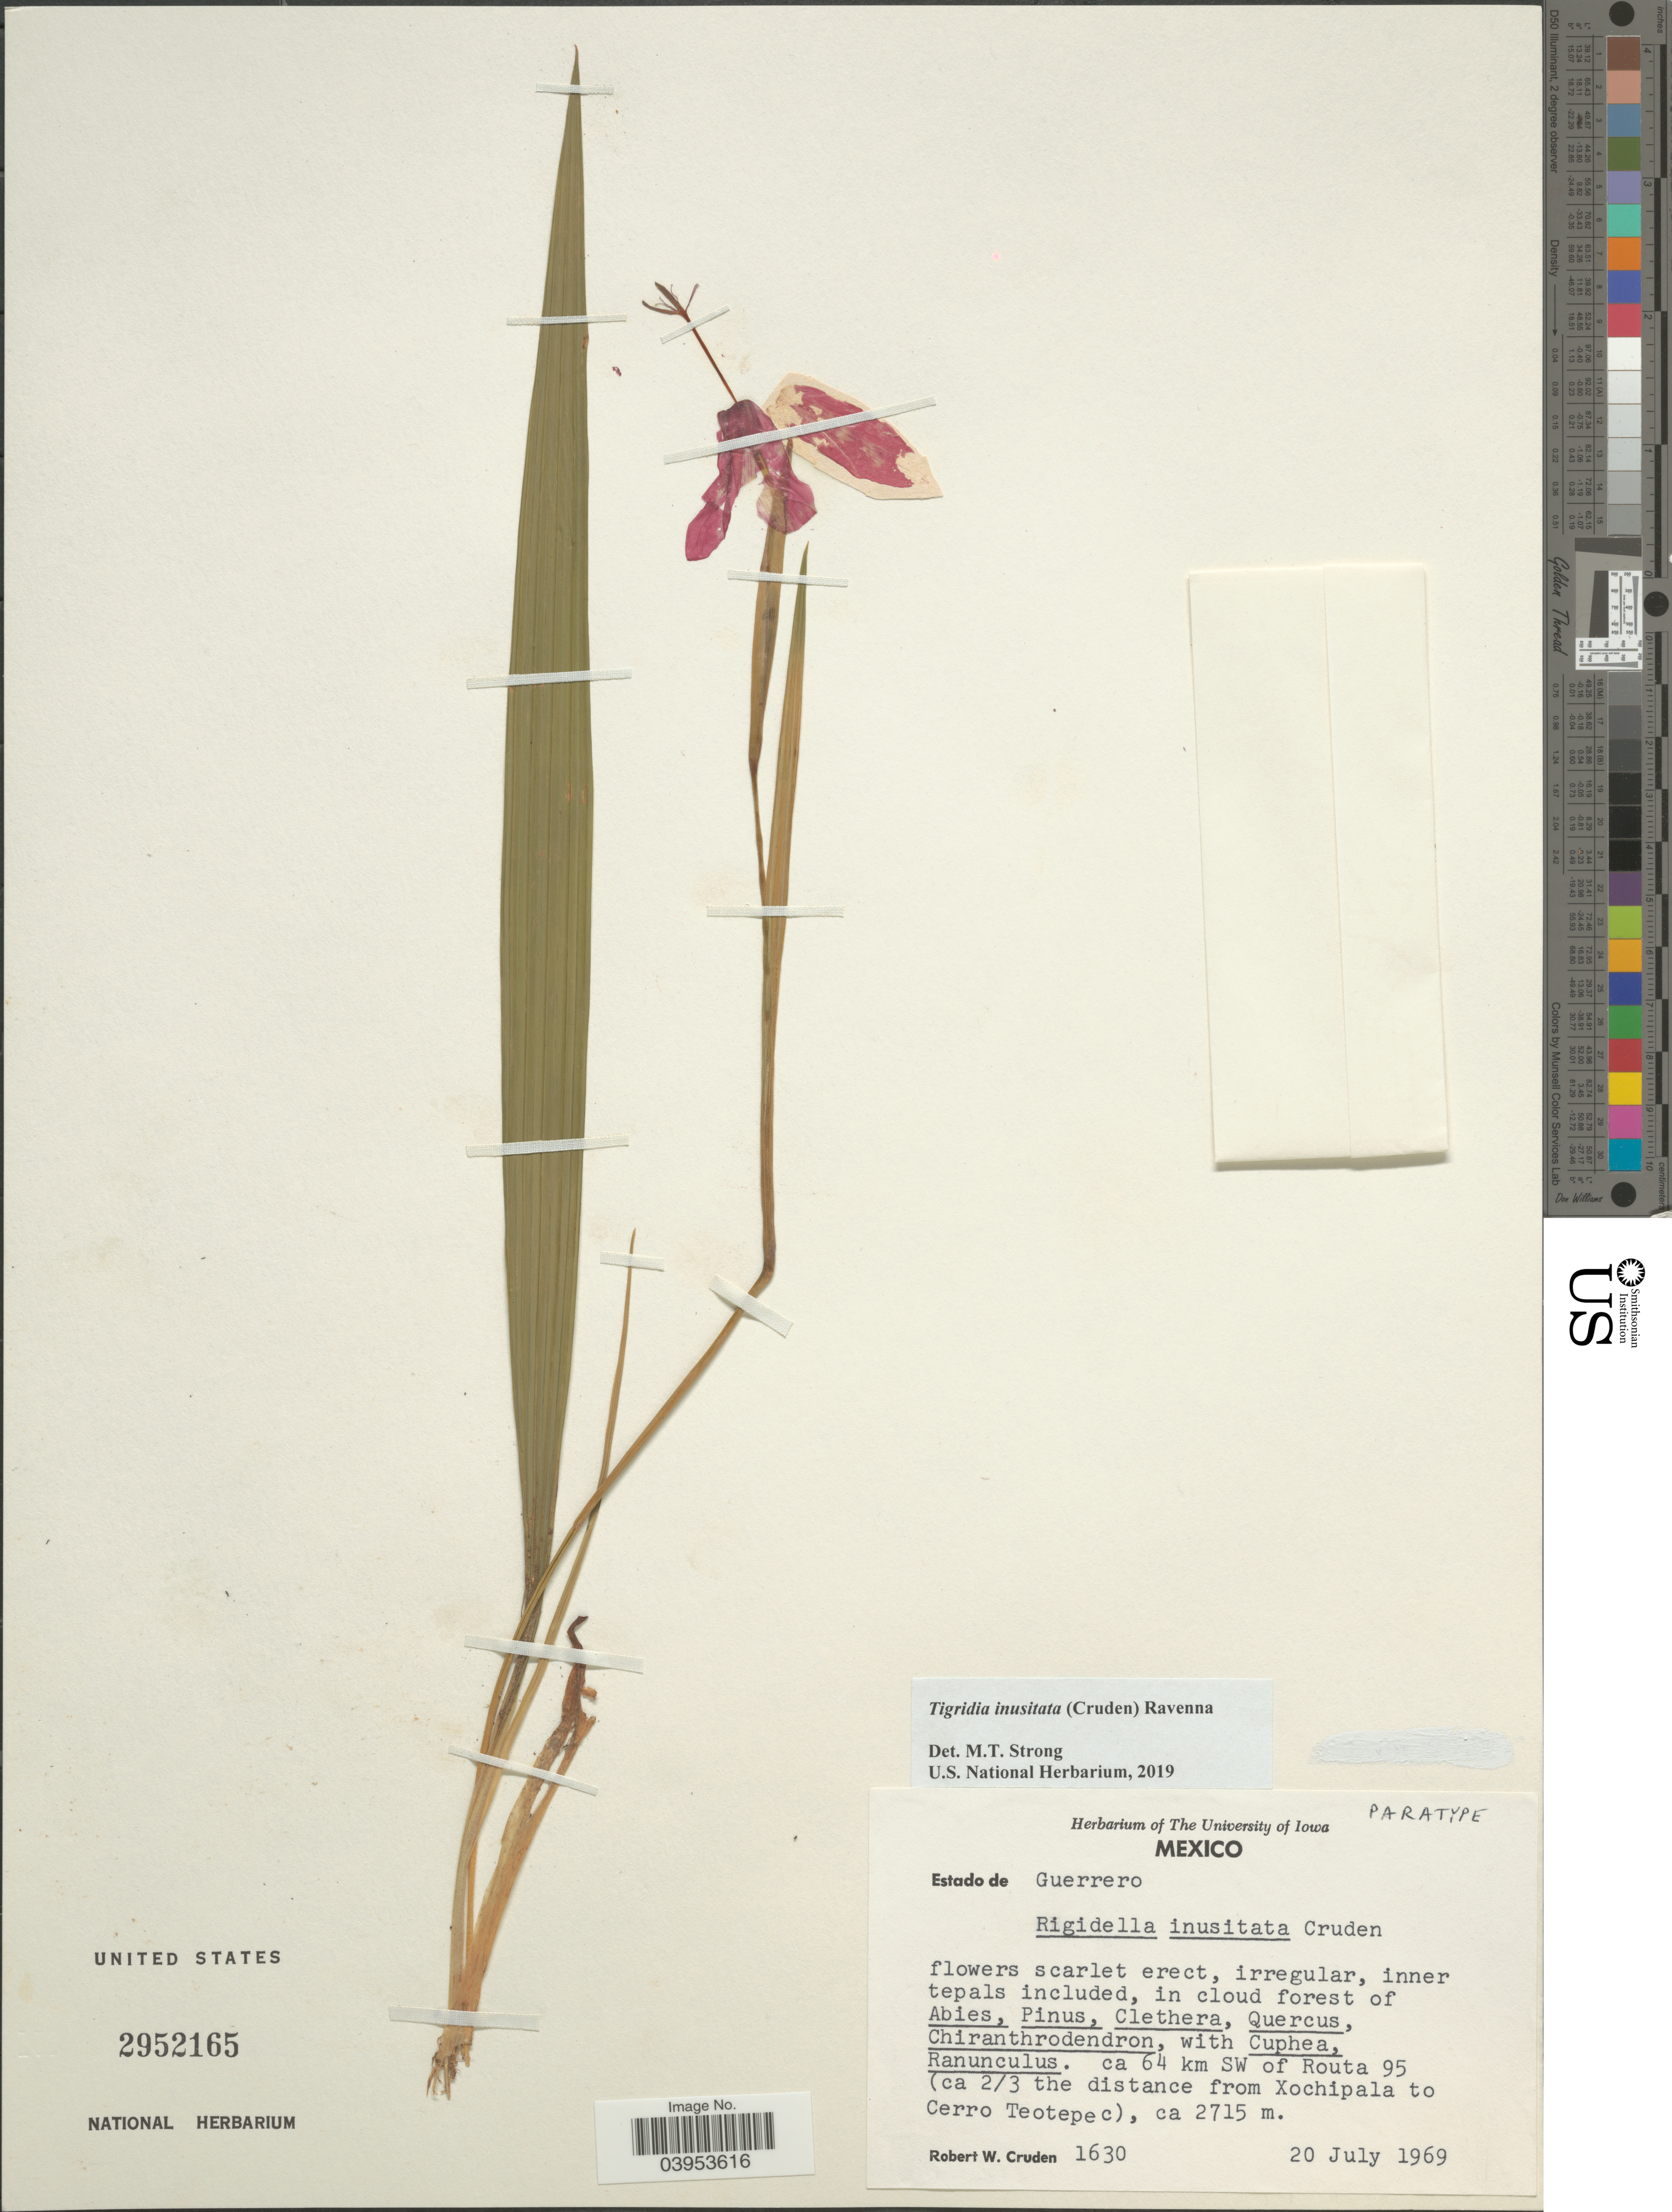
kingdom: Plantae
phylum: Tracheophyta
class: Liliopsida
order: Asparagales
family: Iridaceae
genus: Tigridia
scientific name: Tigridia inusitata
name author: (Cruden) Ravenna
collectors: R. W. Cruden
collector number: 1630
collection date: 1969-07-20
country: Mexico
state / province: Guerrero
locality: Ca. 64 km SW of Routa 95 (ca 2/3 the distance from Xochipala to Cerro Teotepec).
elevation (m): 2715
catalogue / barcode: US 2952165